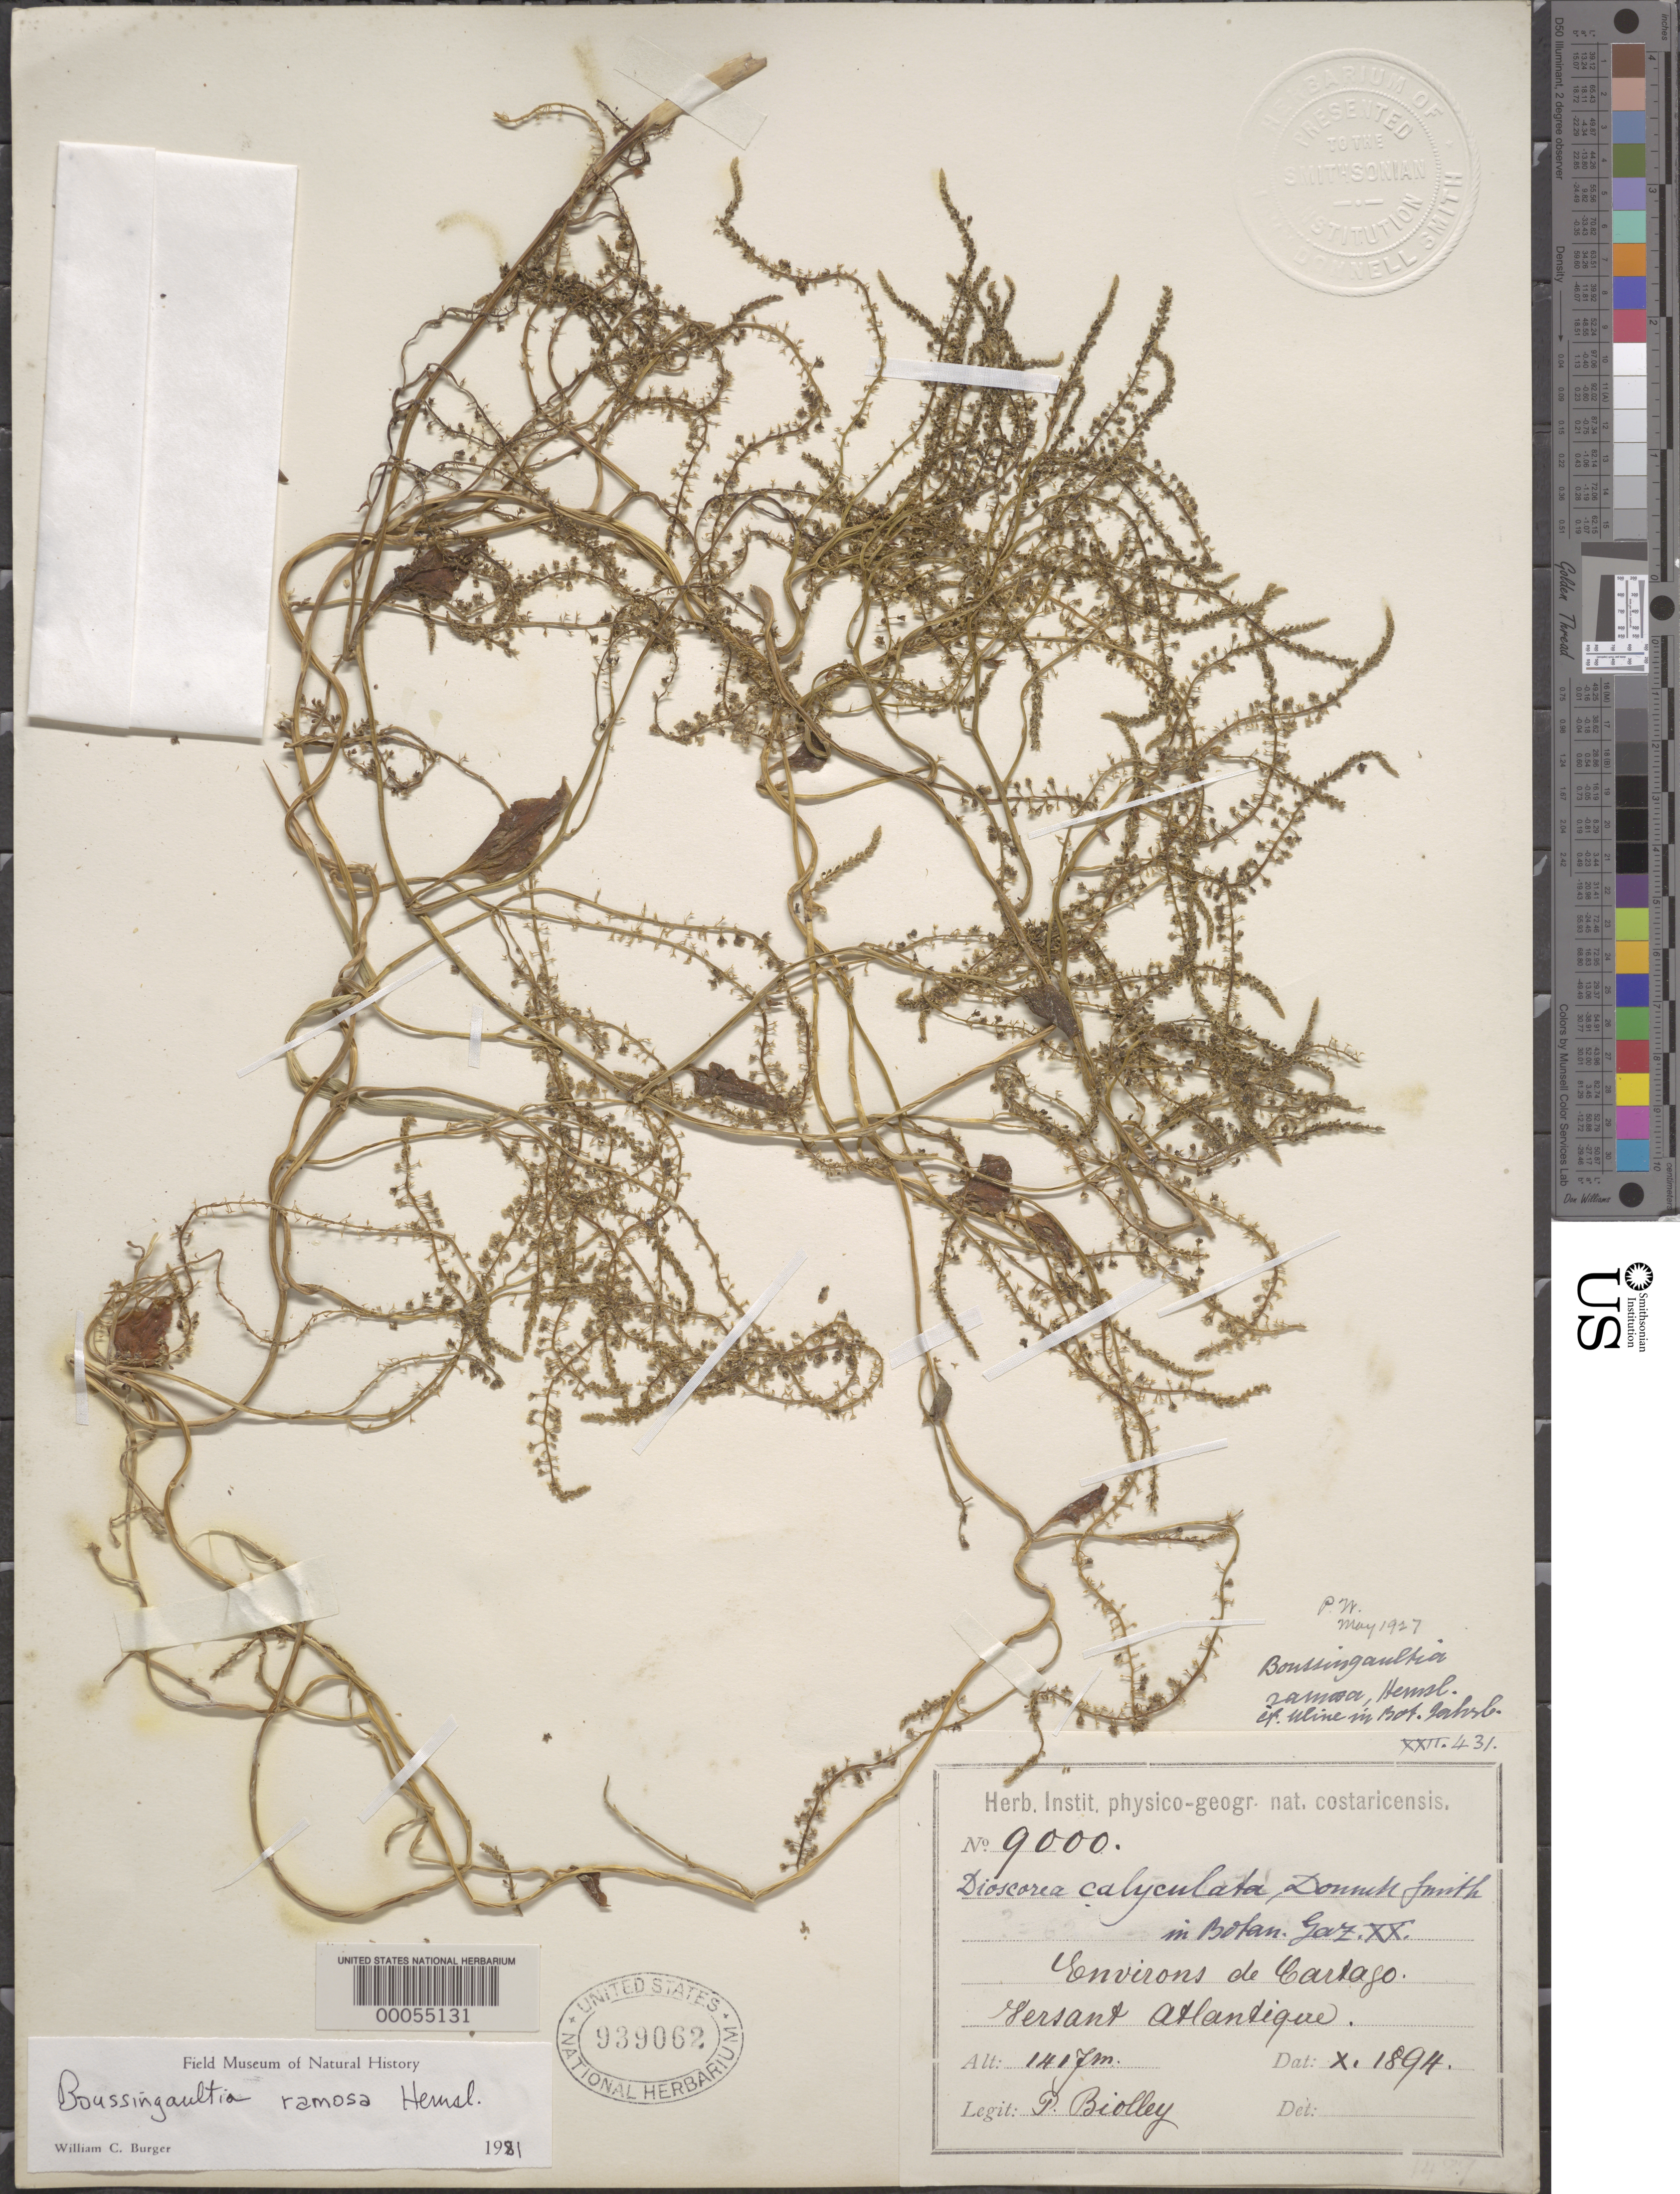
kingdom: Plantae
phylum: Tracheophyta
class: Magnoliopsida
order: Caryophyllales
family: Basellaceae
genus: Anredera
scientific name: Anredera ramosa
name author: (Moq.) Eliasson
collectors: P. Biolley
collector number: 9000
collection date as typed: Oct 1894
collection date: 1894-10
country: Costa Rica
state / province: Cartago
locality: Environs de Cartago; versant Atlantique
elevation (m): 1417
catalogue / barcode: US 939062